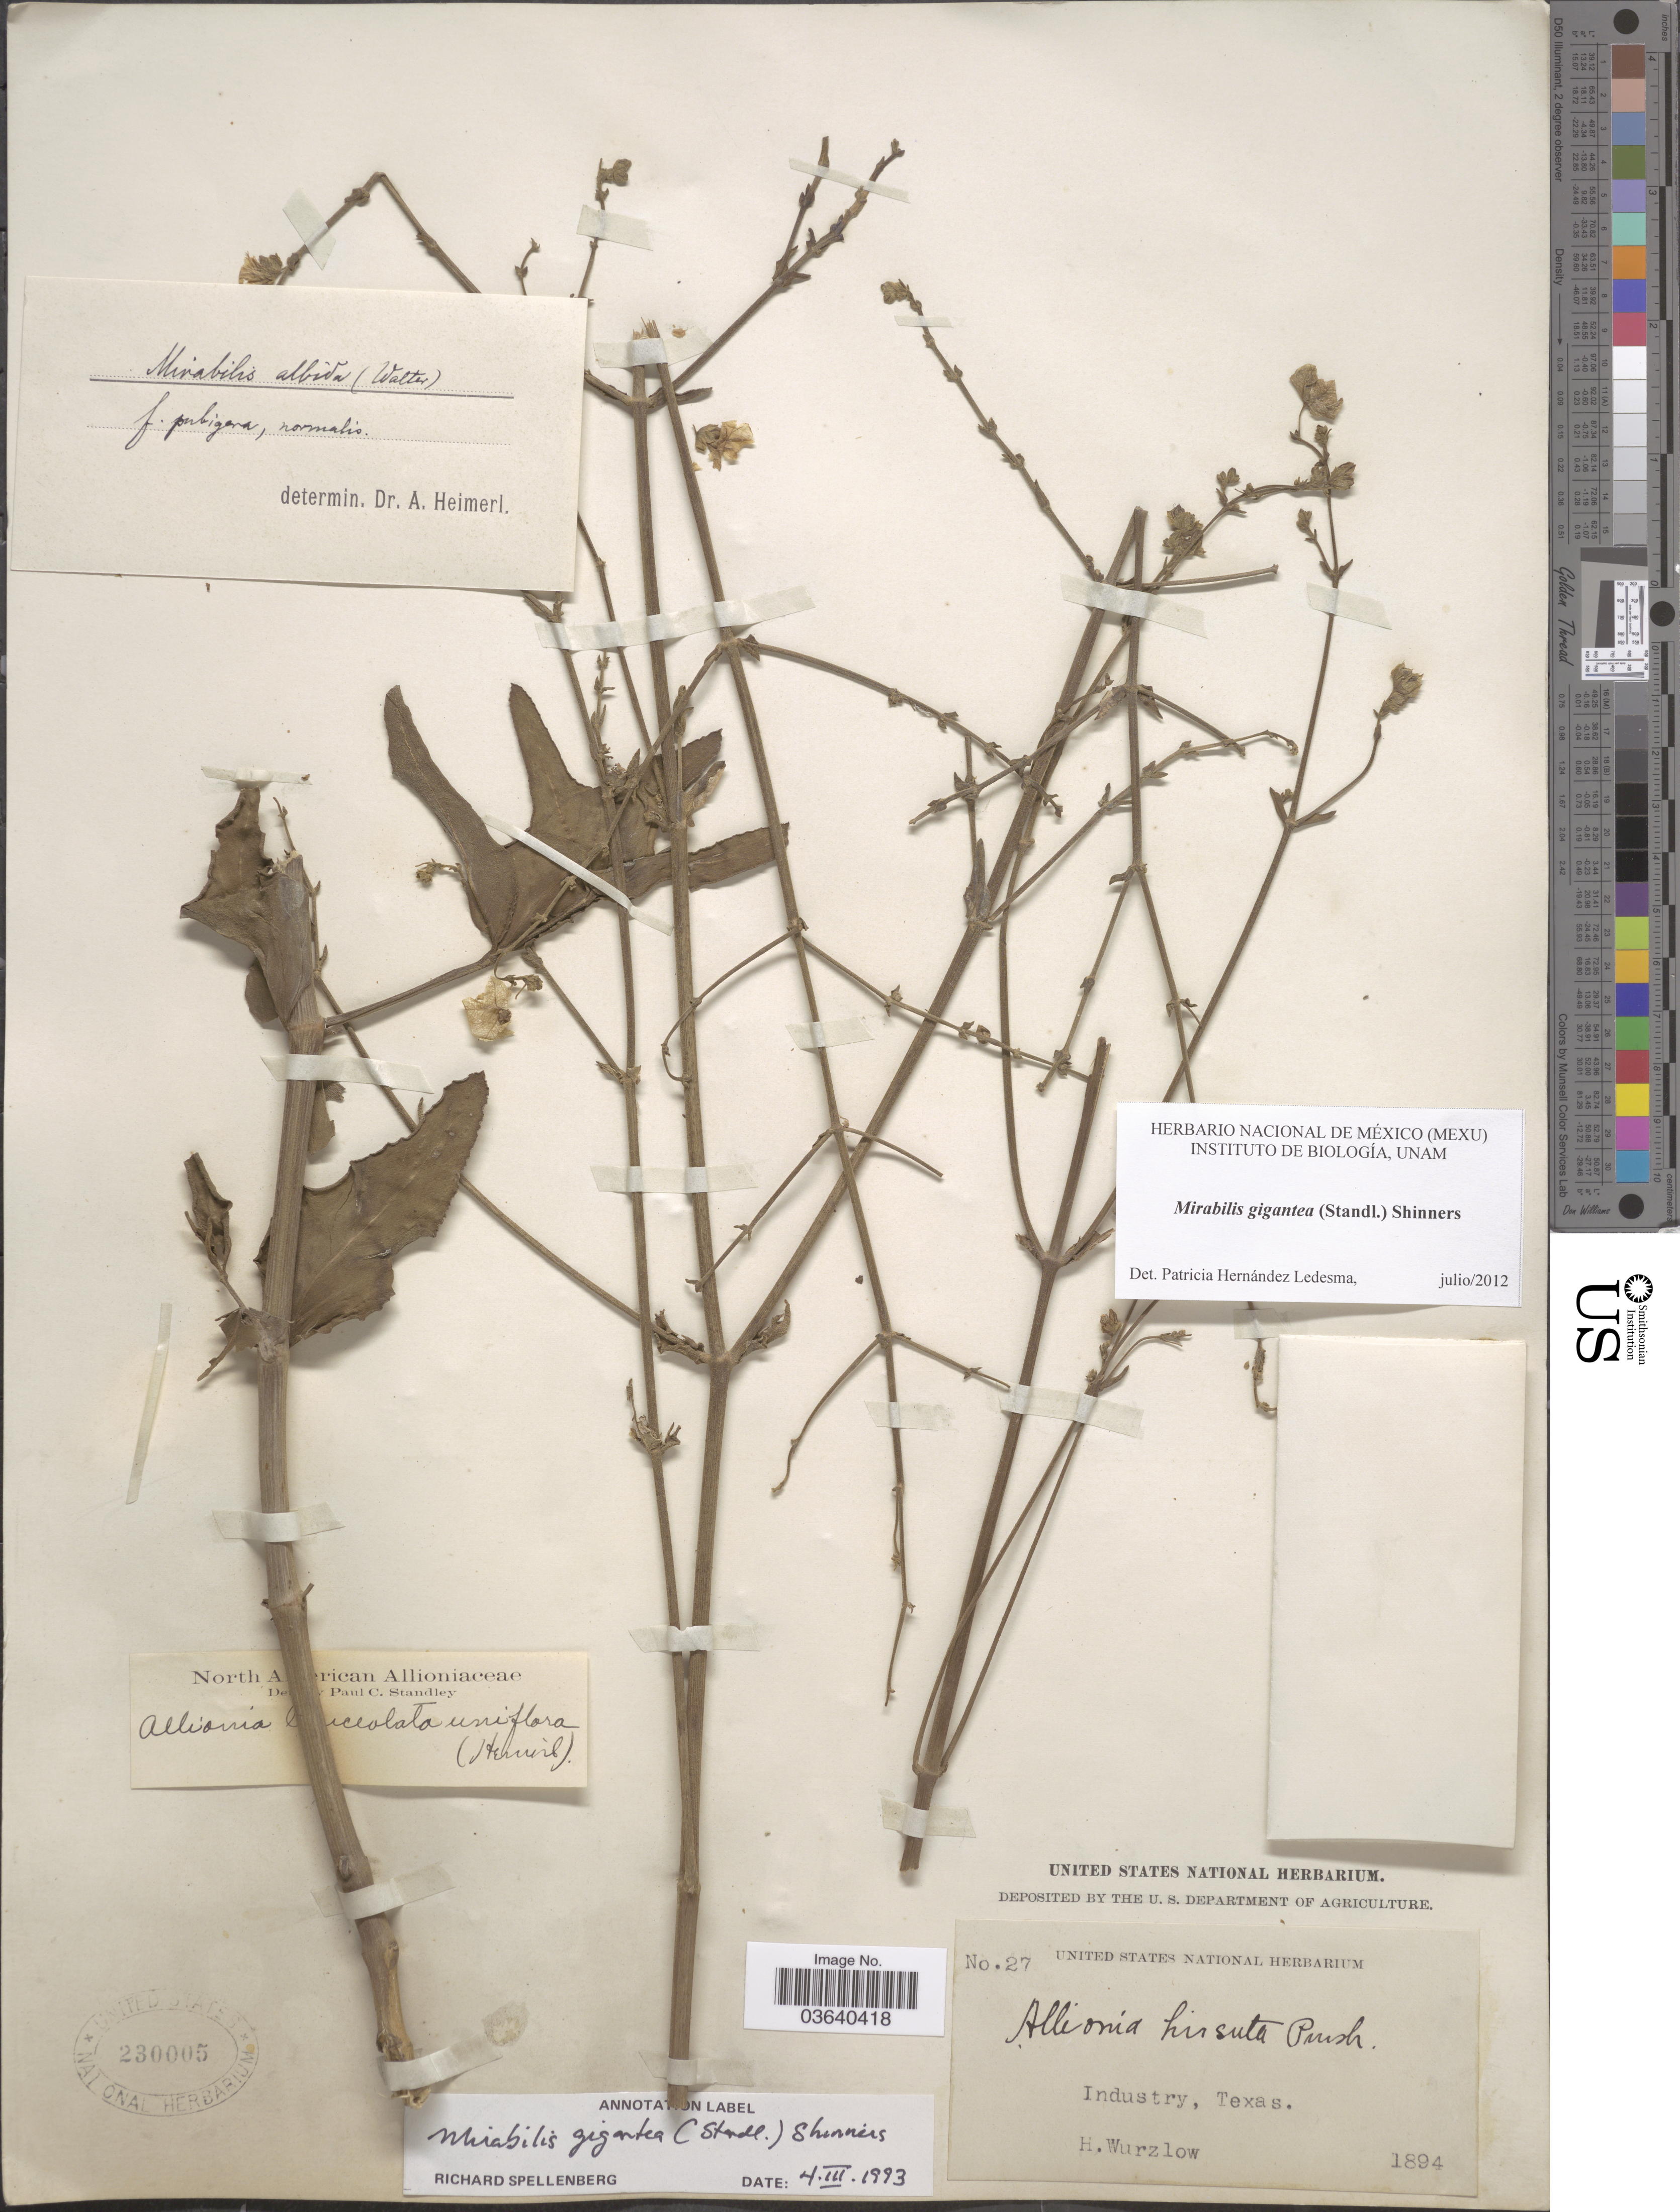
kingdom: Plantae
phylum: Tracheophyta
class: Magnoliopsida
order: Caryophyllales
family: Nyctaginaceae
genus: Mirabilis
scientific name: Mirabilis gigantea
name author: (Standl.) Shinners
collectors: H. Wurzlow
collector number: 27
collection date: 1894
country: United States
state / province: Texas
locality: Industry.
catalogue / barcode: US 230005